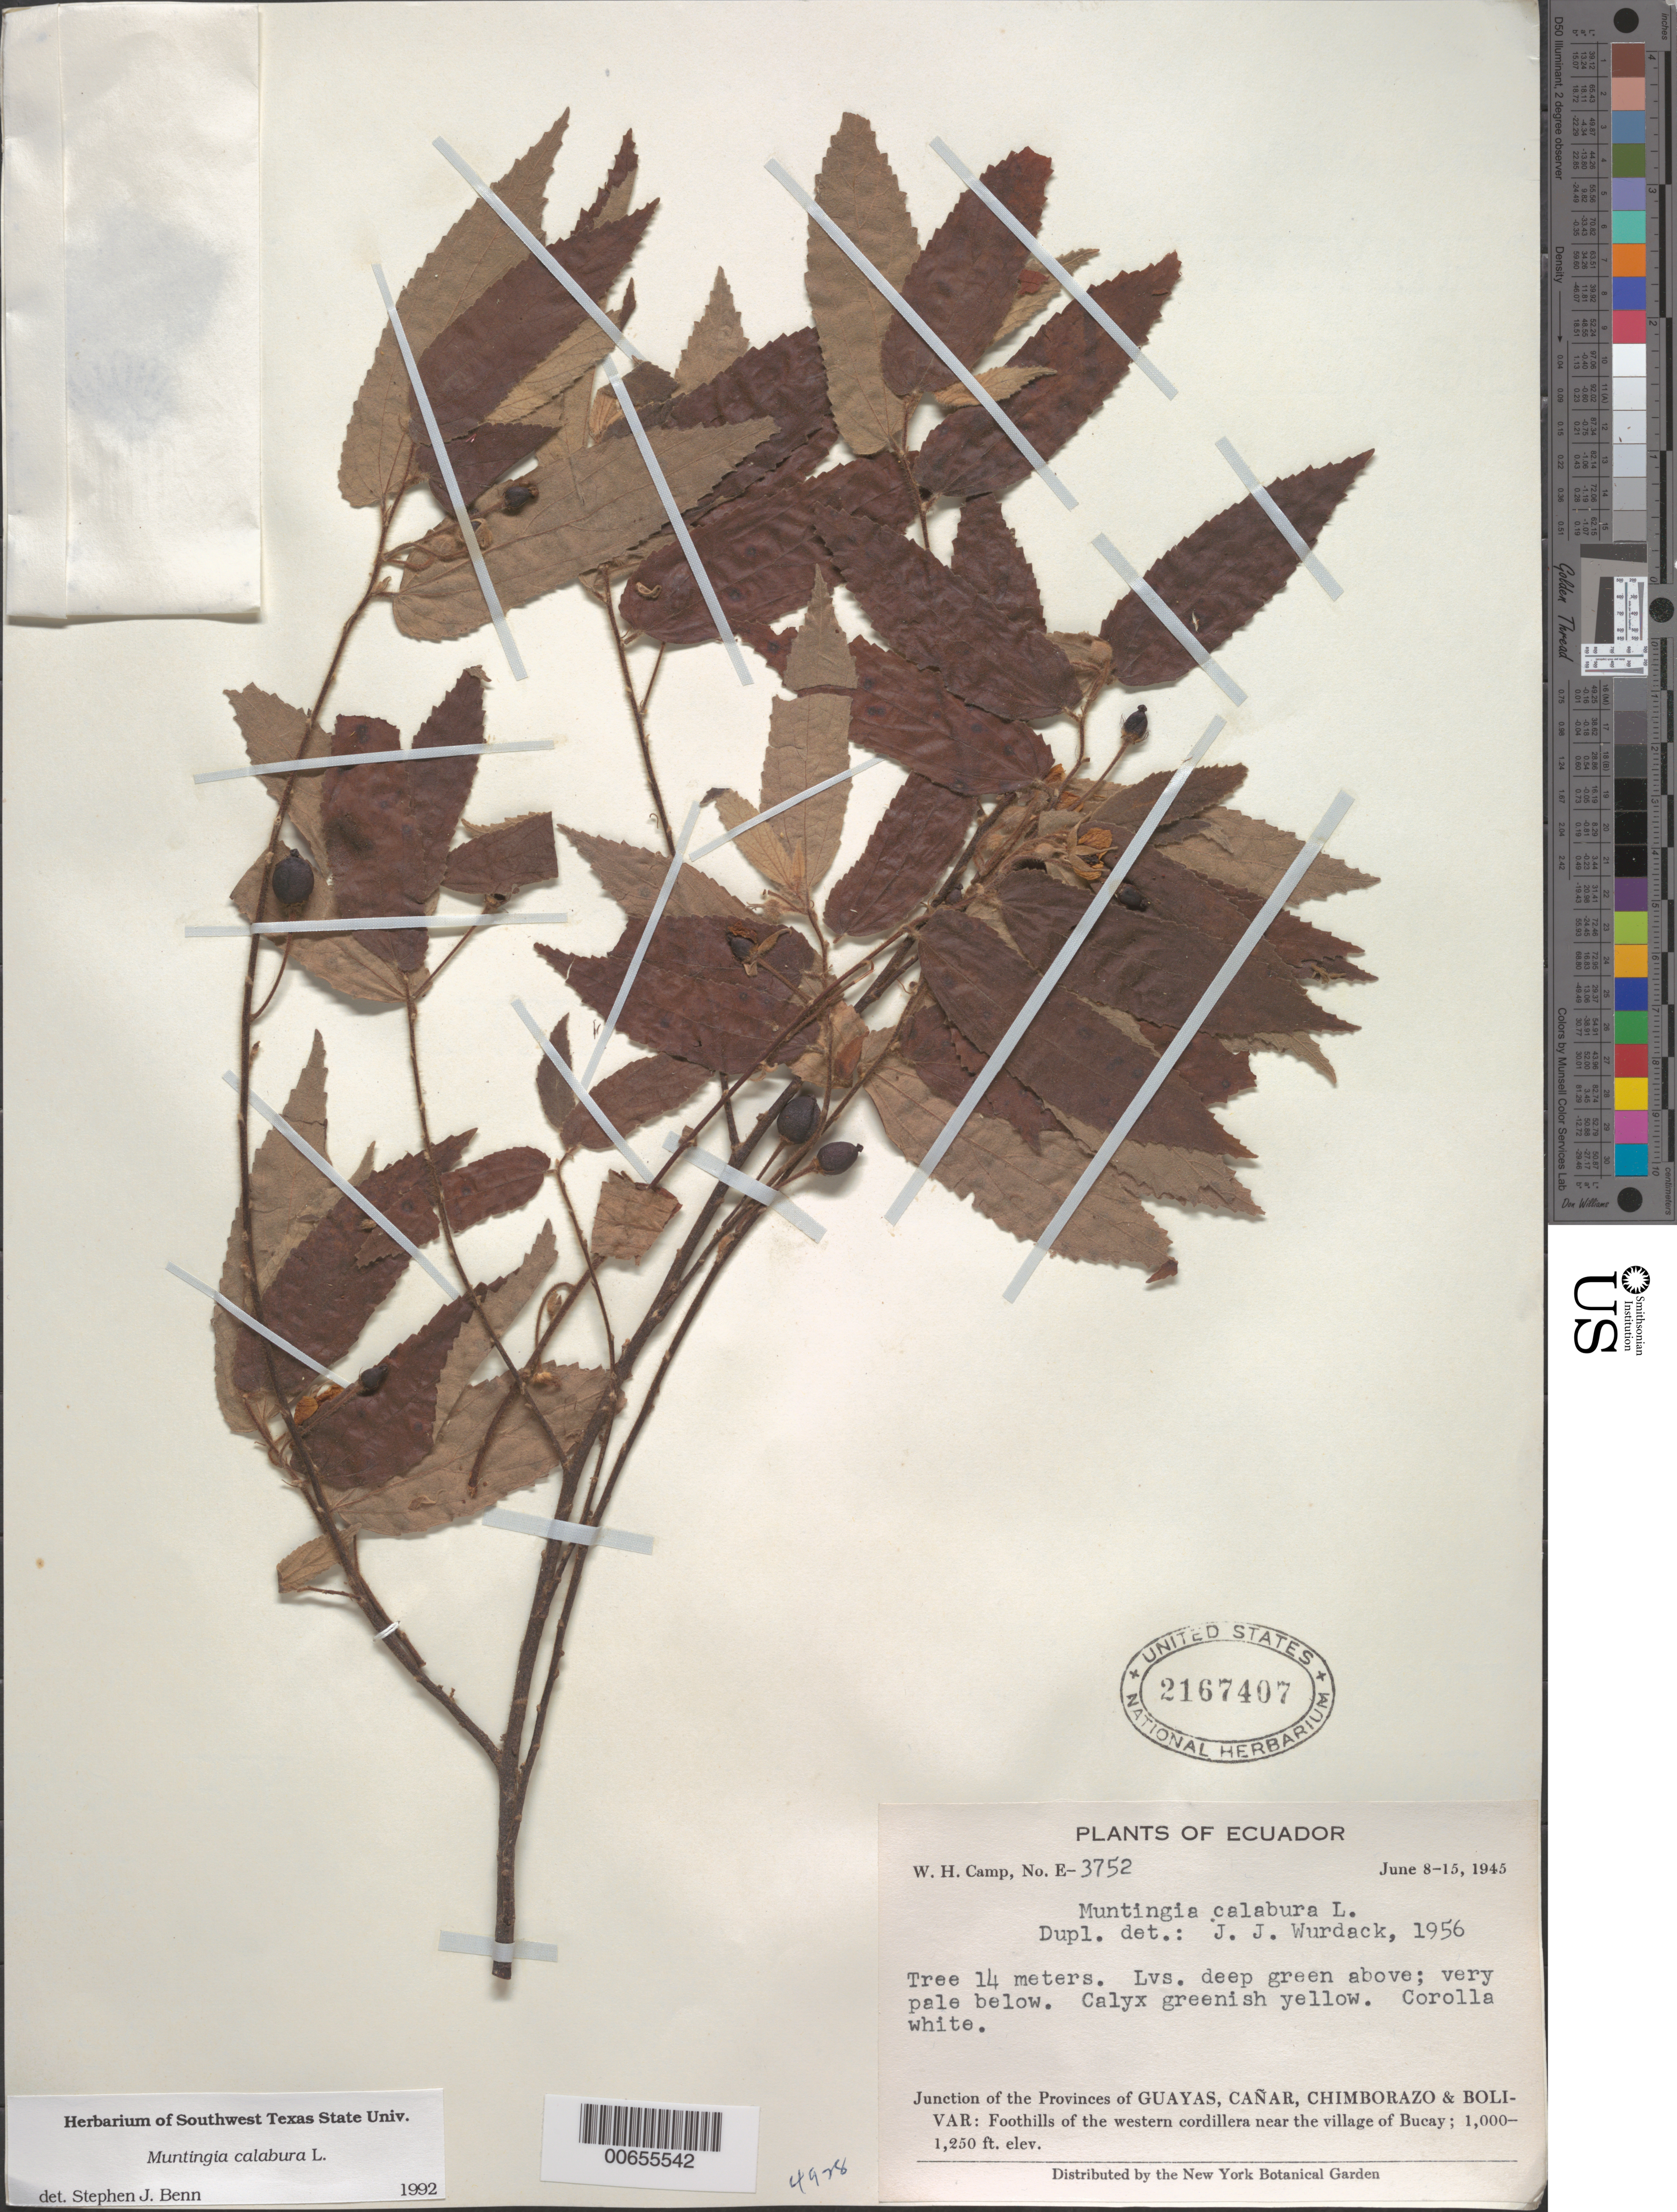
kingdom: Plantae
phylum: Tracheophyta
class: Magnoliopsida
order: Malvales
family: Muntingiaceae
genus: Muntingia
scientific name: Muntingia calabura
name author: L.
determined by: Benn, S. J.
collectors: W. H. Camp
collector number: E-3752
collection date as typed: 08 Jun 1945 to 15 Jun 1945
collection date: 1945-06-08/1945-06-15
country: Ecuador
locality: Jct. of the Provs. of Guayas, Cañar, Chimborazo & Bolivar. Foothills of the western Cordillera near the Village of Bucay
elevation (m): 305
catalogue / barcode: US 2167407